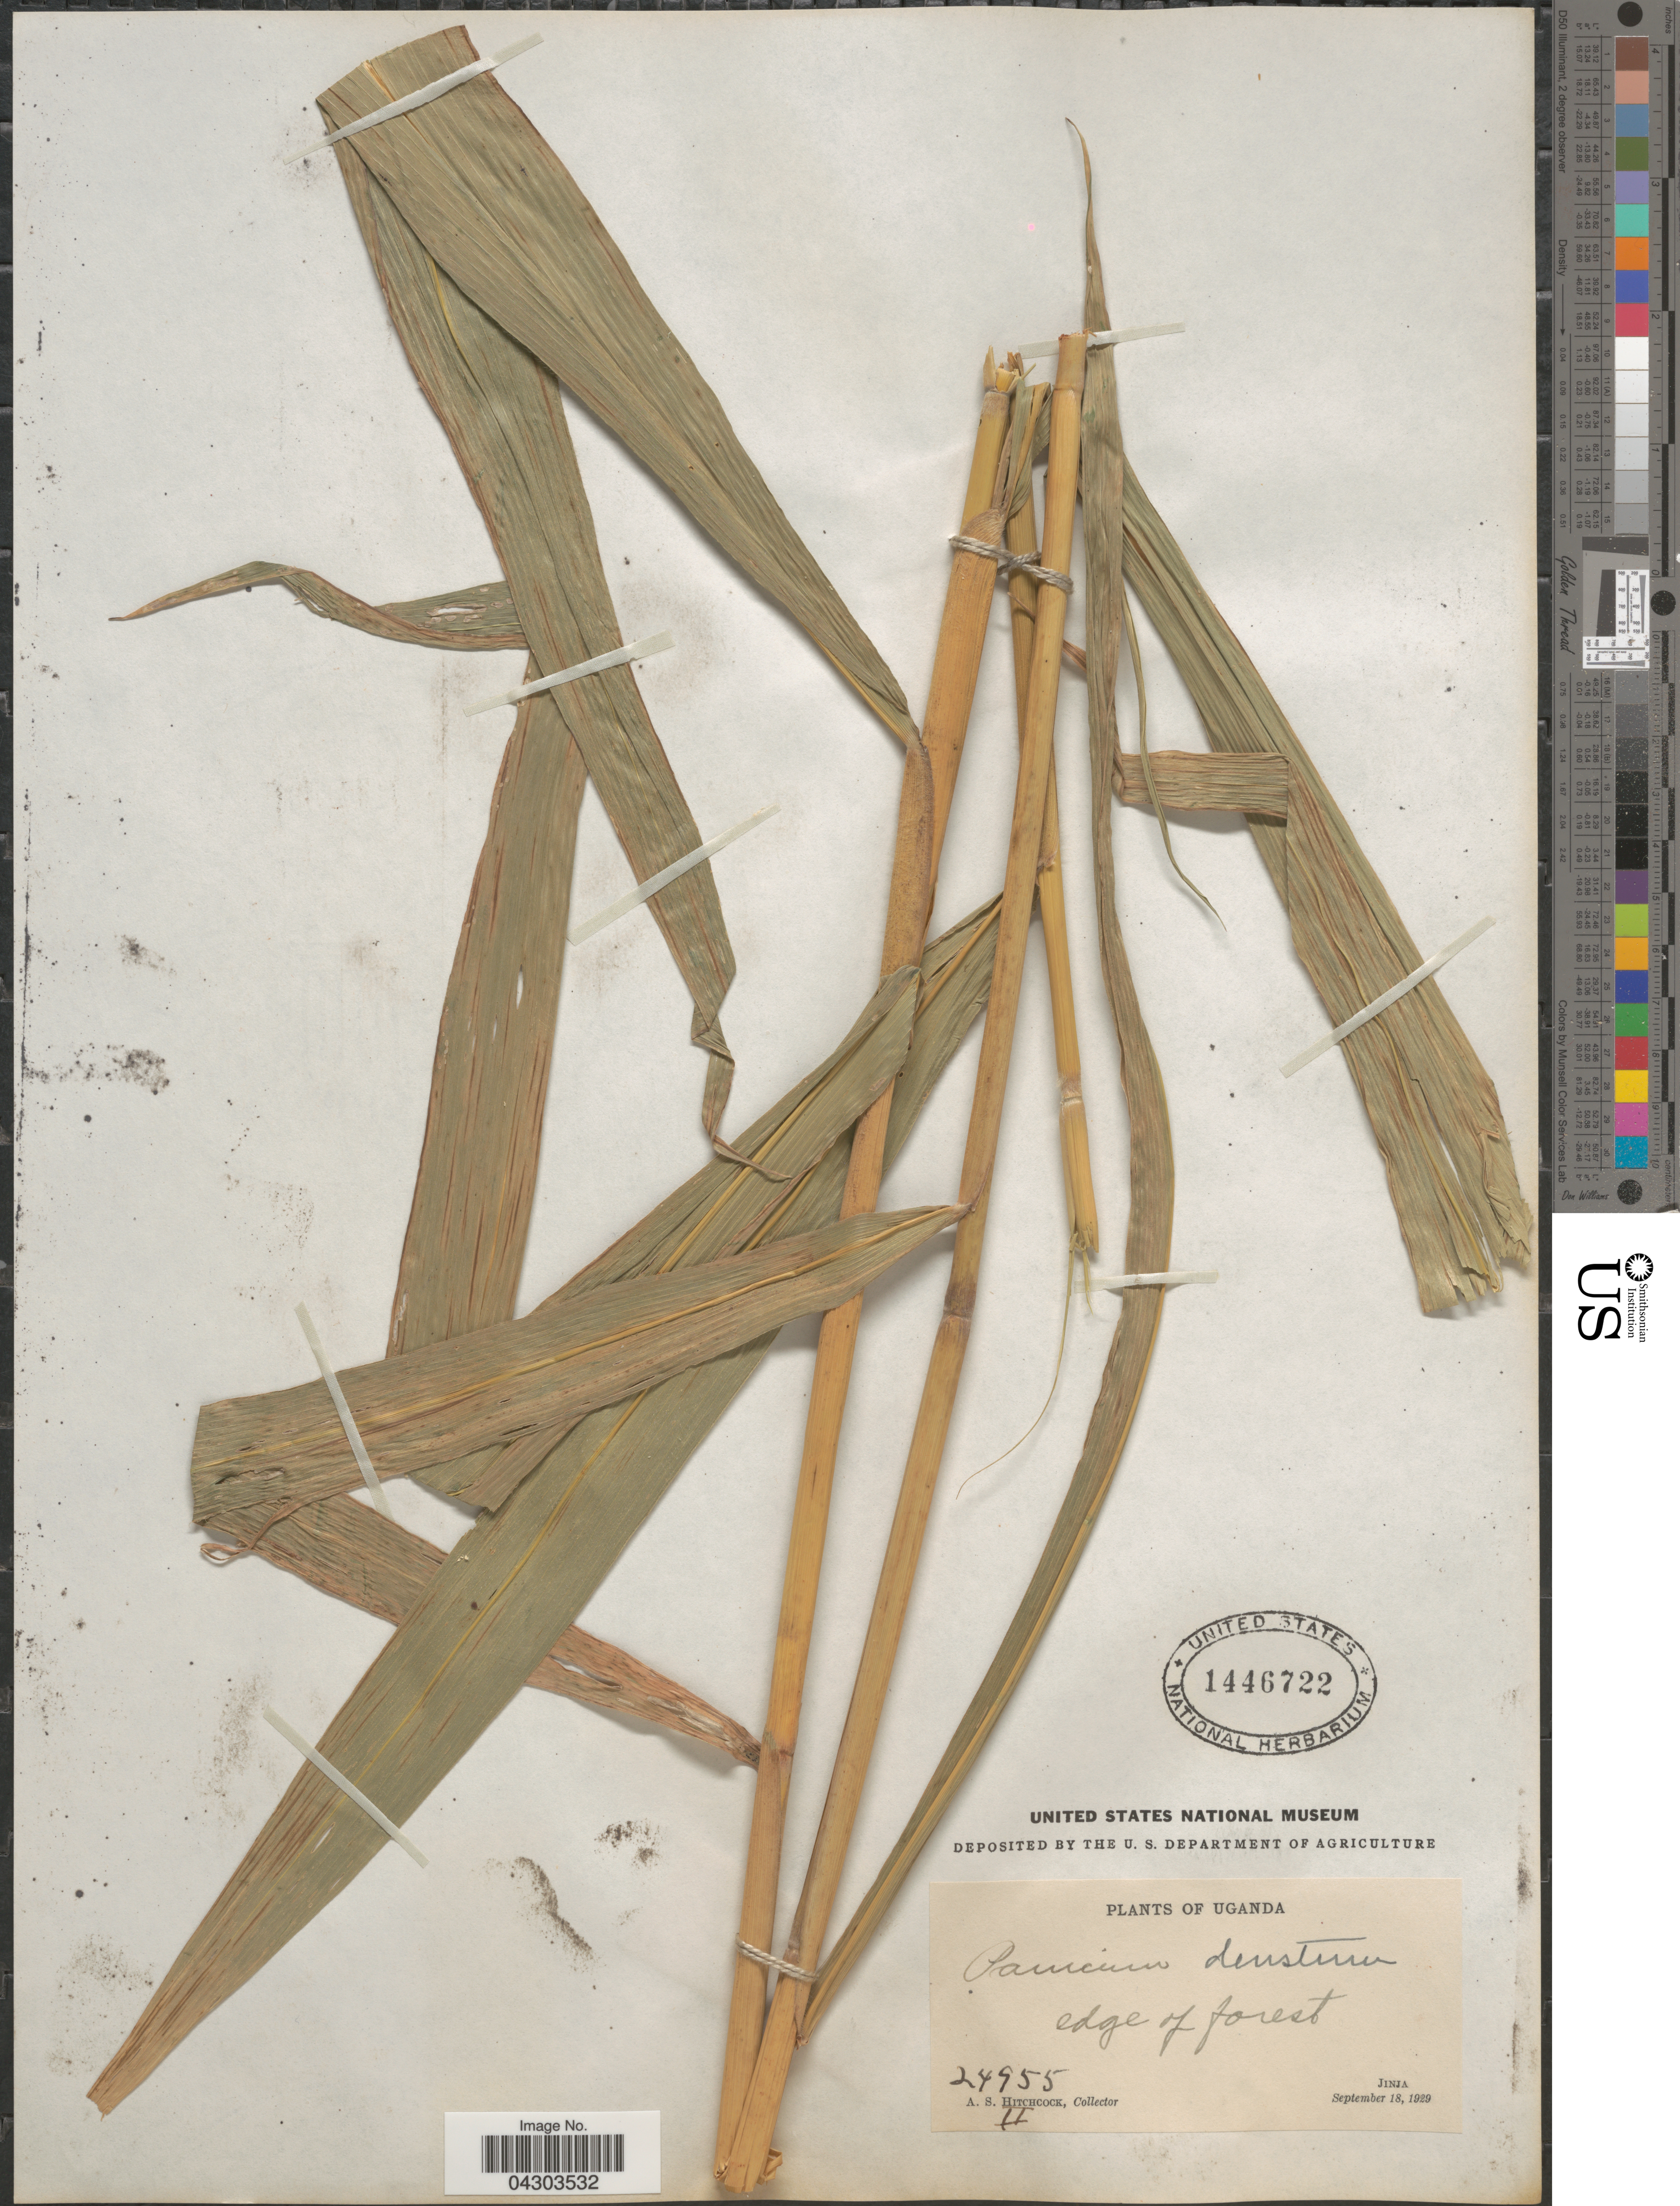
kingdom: Plantae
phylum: Tracheophyta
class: Liliopsida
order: Poales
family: Poaceae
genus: Panicum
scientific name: Panicum deustum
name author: Thunb.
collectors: A. S. Hitchcock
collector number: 24955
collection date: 1929-09-18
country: Uganda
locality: Edge of forest. Jinja.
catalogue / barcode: US 1446722